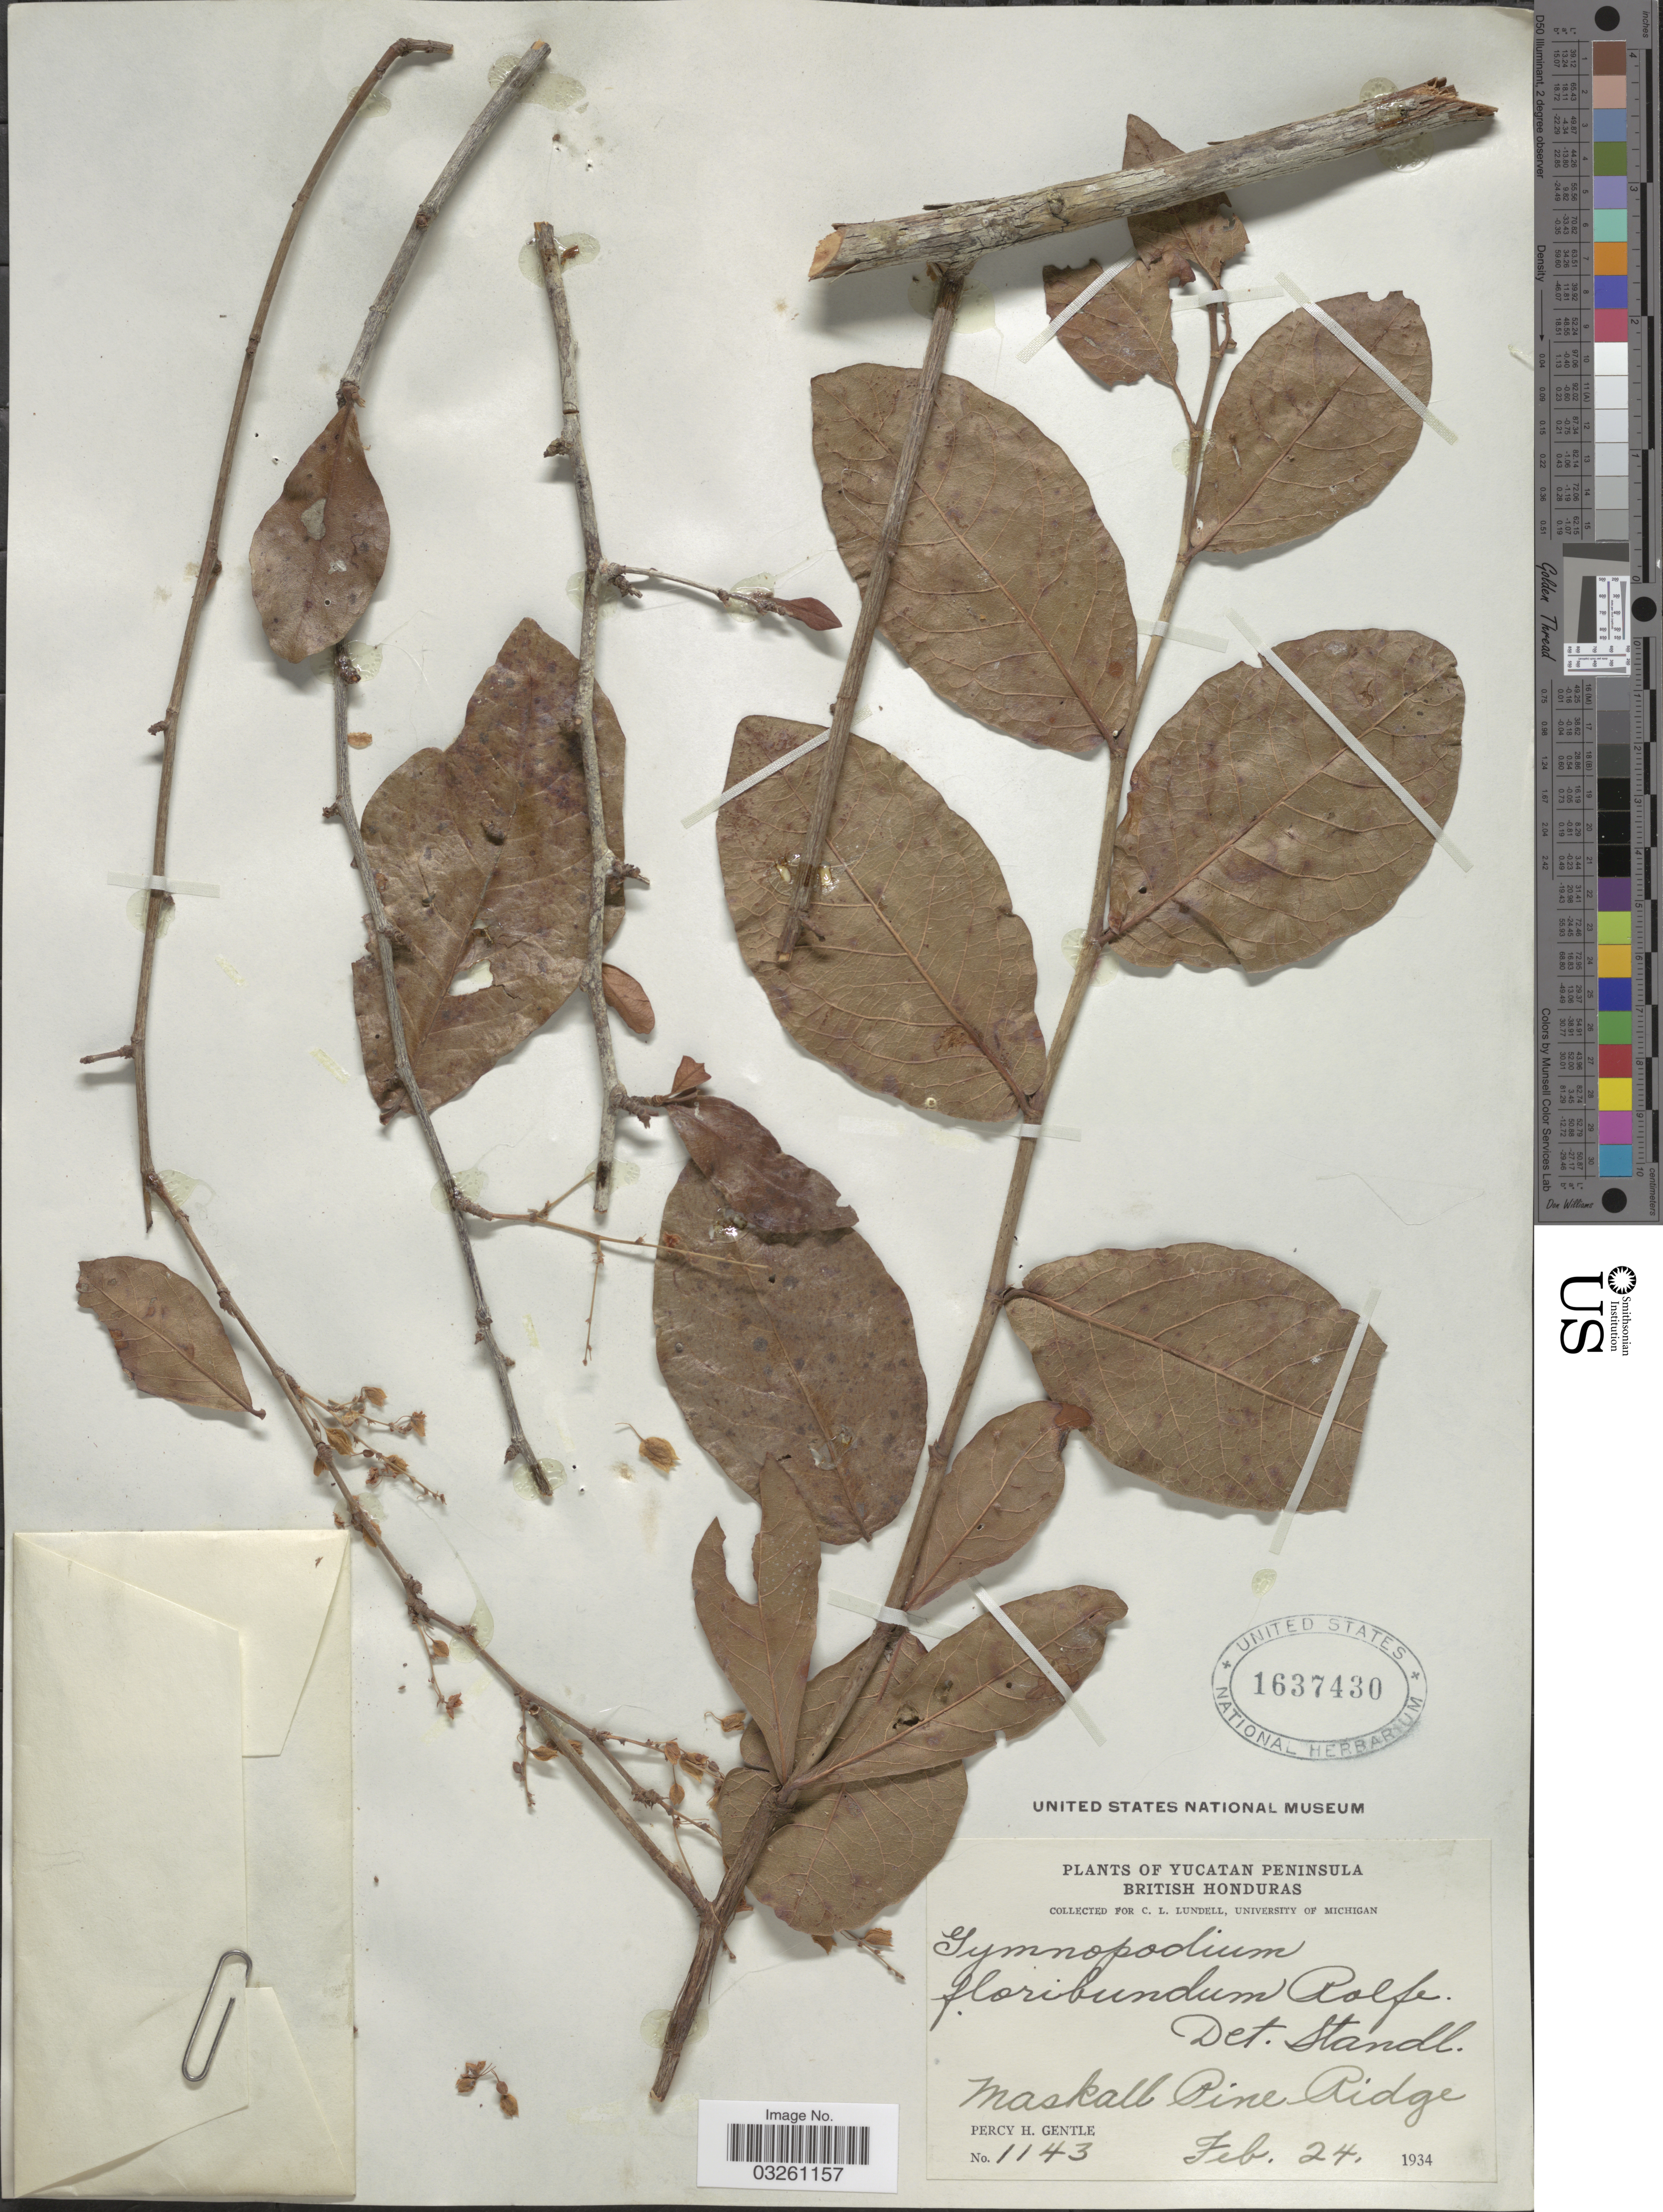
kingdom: Plantae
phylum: Tracheophyta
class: Magnoliopsida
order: Caryophyllales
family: Polygonaceae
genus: Gymnopodium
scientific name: Gymnopodium floribundum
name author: Rolfe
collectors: P. H. Gentle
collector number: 1143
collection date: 1934-02-24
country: Belize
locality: Yucatan Peninsula. British Honduras. Maskall Pine Ridge.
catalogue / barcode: US 1637430